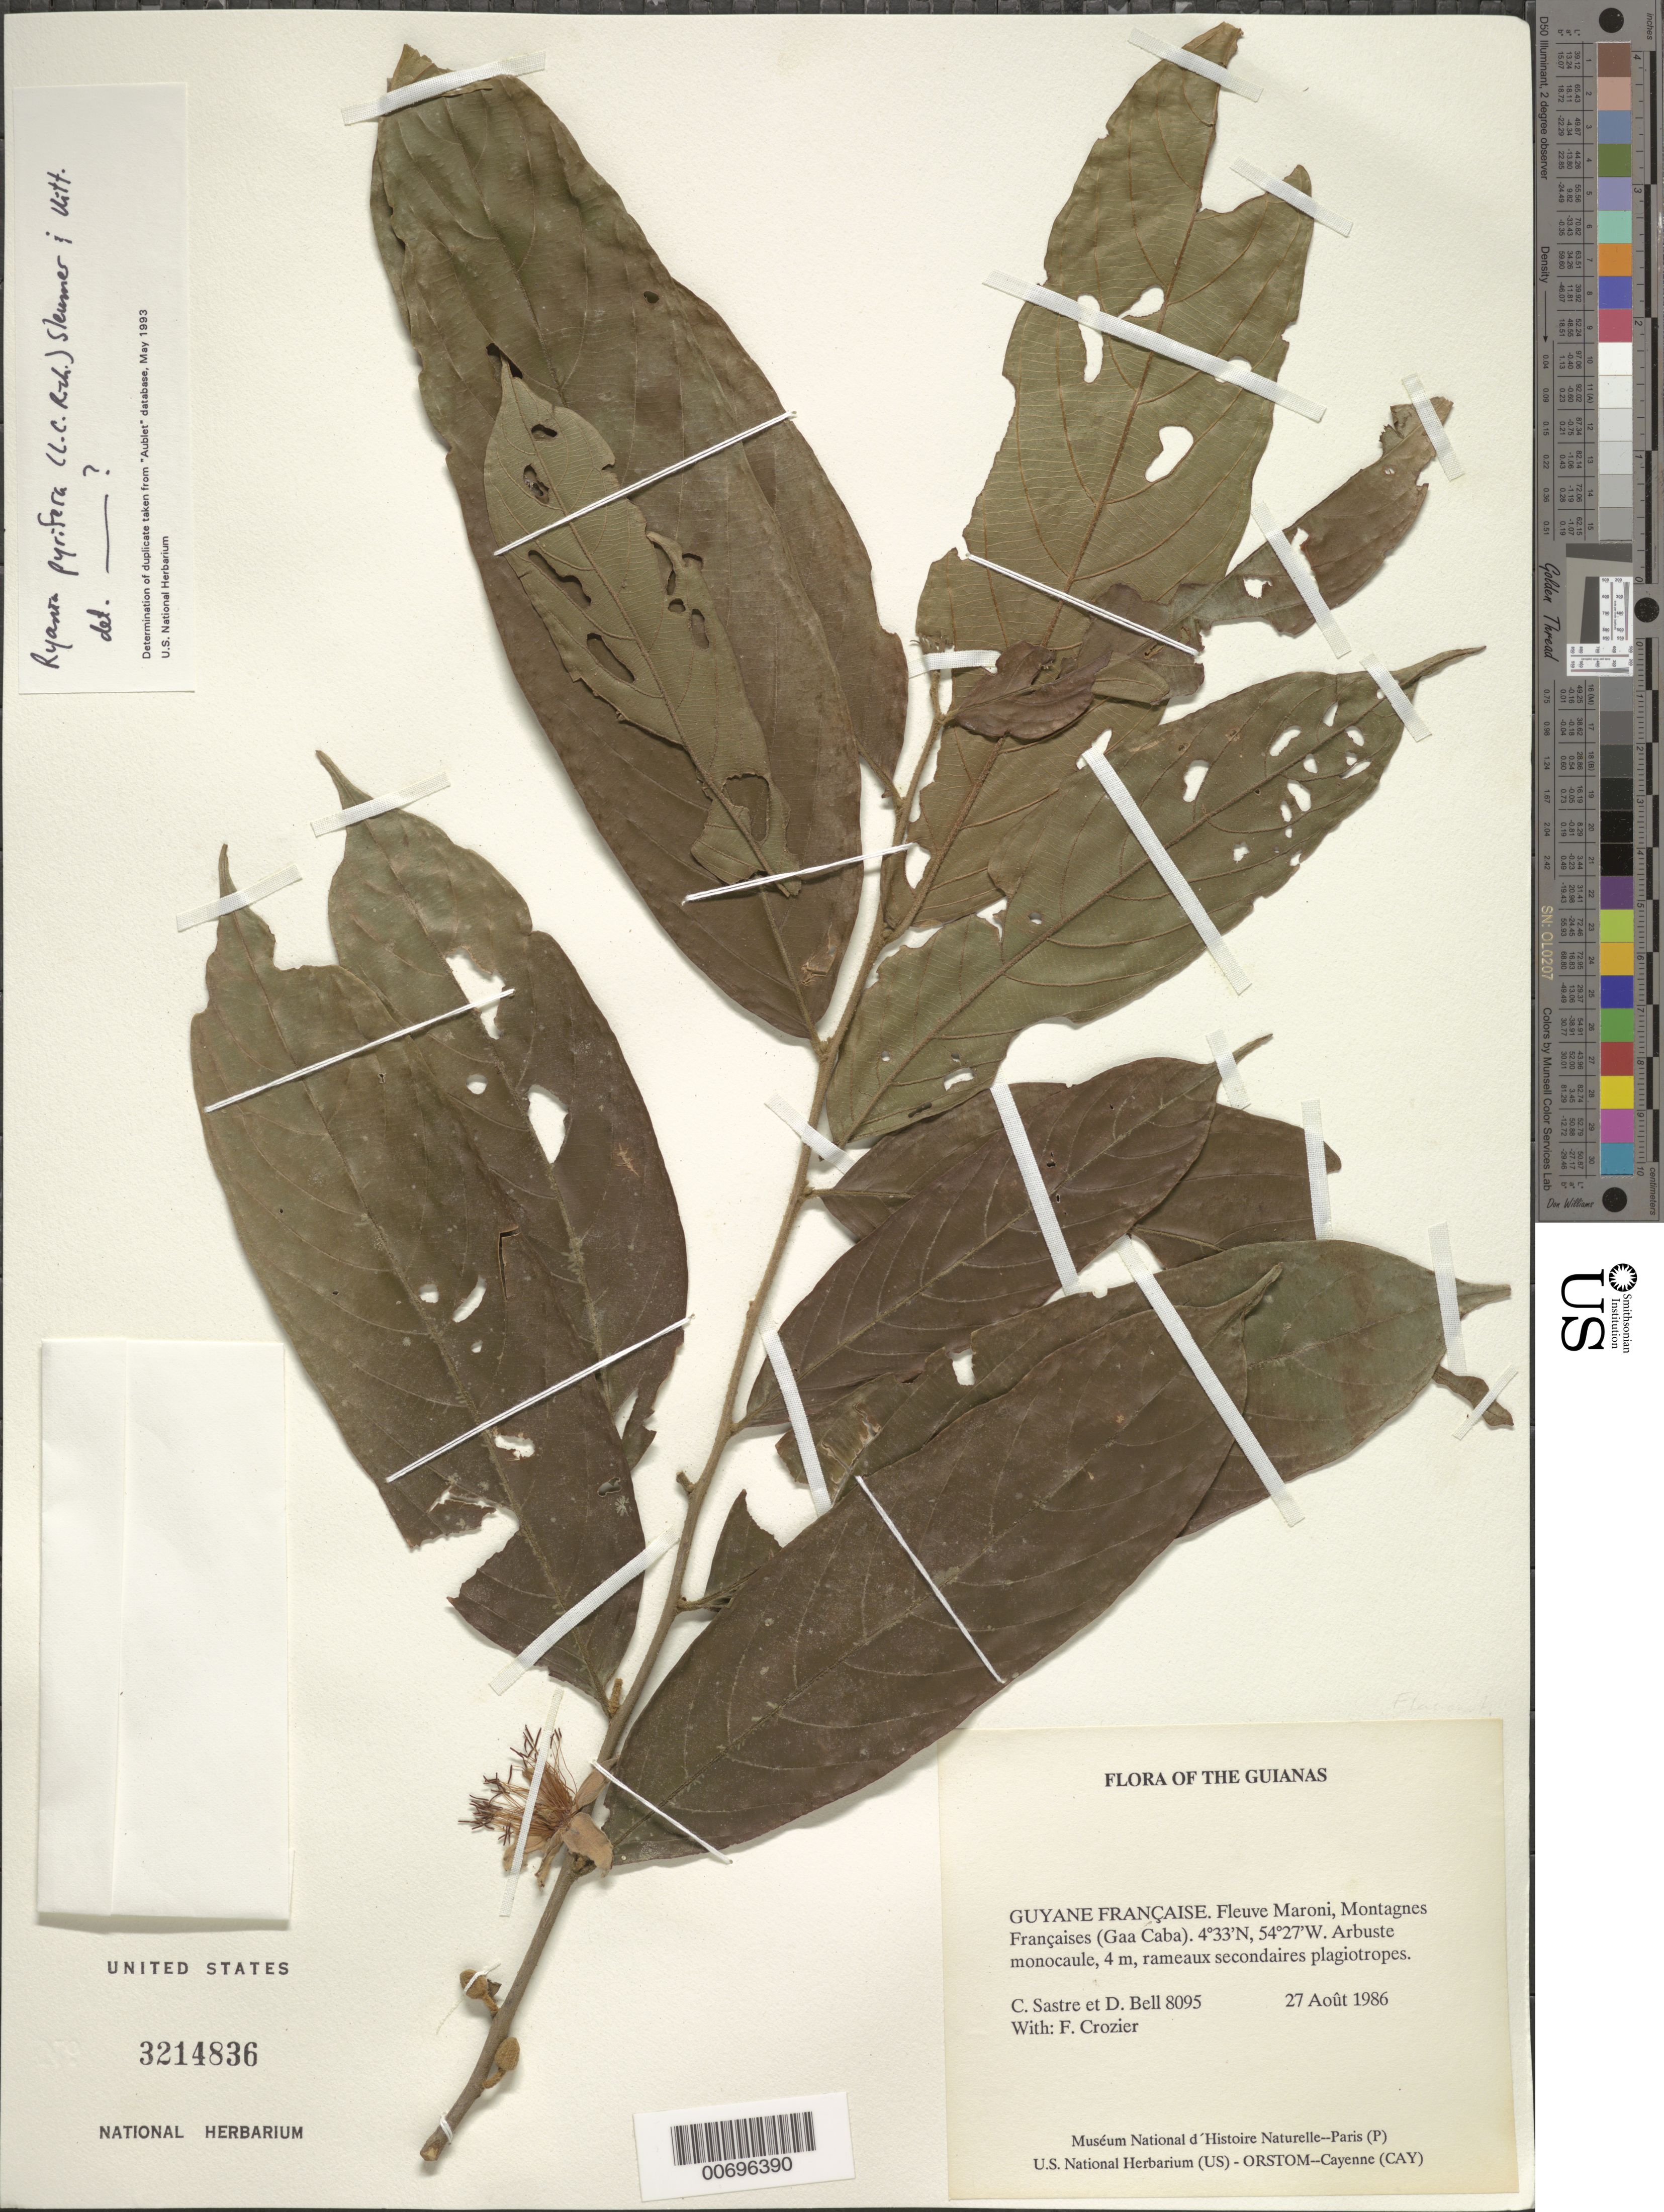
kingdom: Plantae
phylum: Tracheophyta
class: Magnoliopsida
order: Malpighiales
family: Salicaceae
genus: Ryania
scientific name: Ryania pyrifera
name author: Uittien & Sleumer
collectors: C. H. L. Sastre, D. A. Bell & F. Crozier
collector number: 8095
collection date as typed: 27 August 1986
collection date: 1986-08-27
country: French Guiana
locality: Fleuve Maroni, Montagnes Françaises (Gaa Caba)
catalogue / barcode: US 3214836